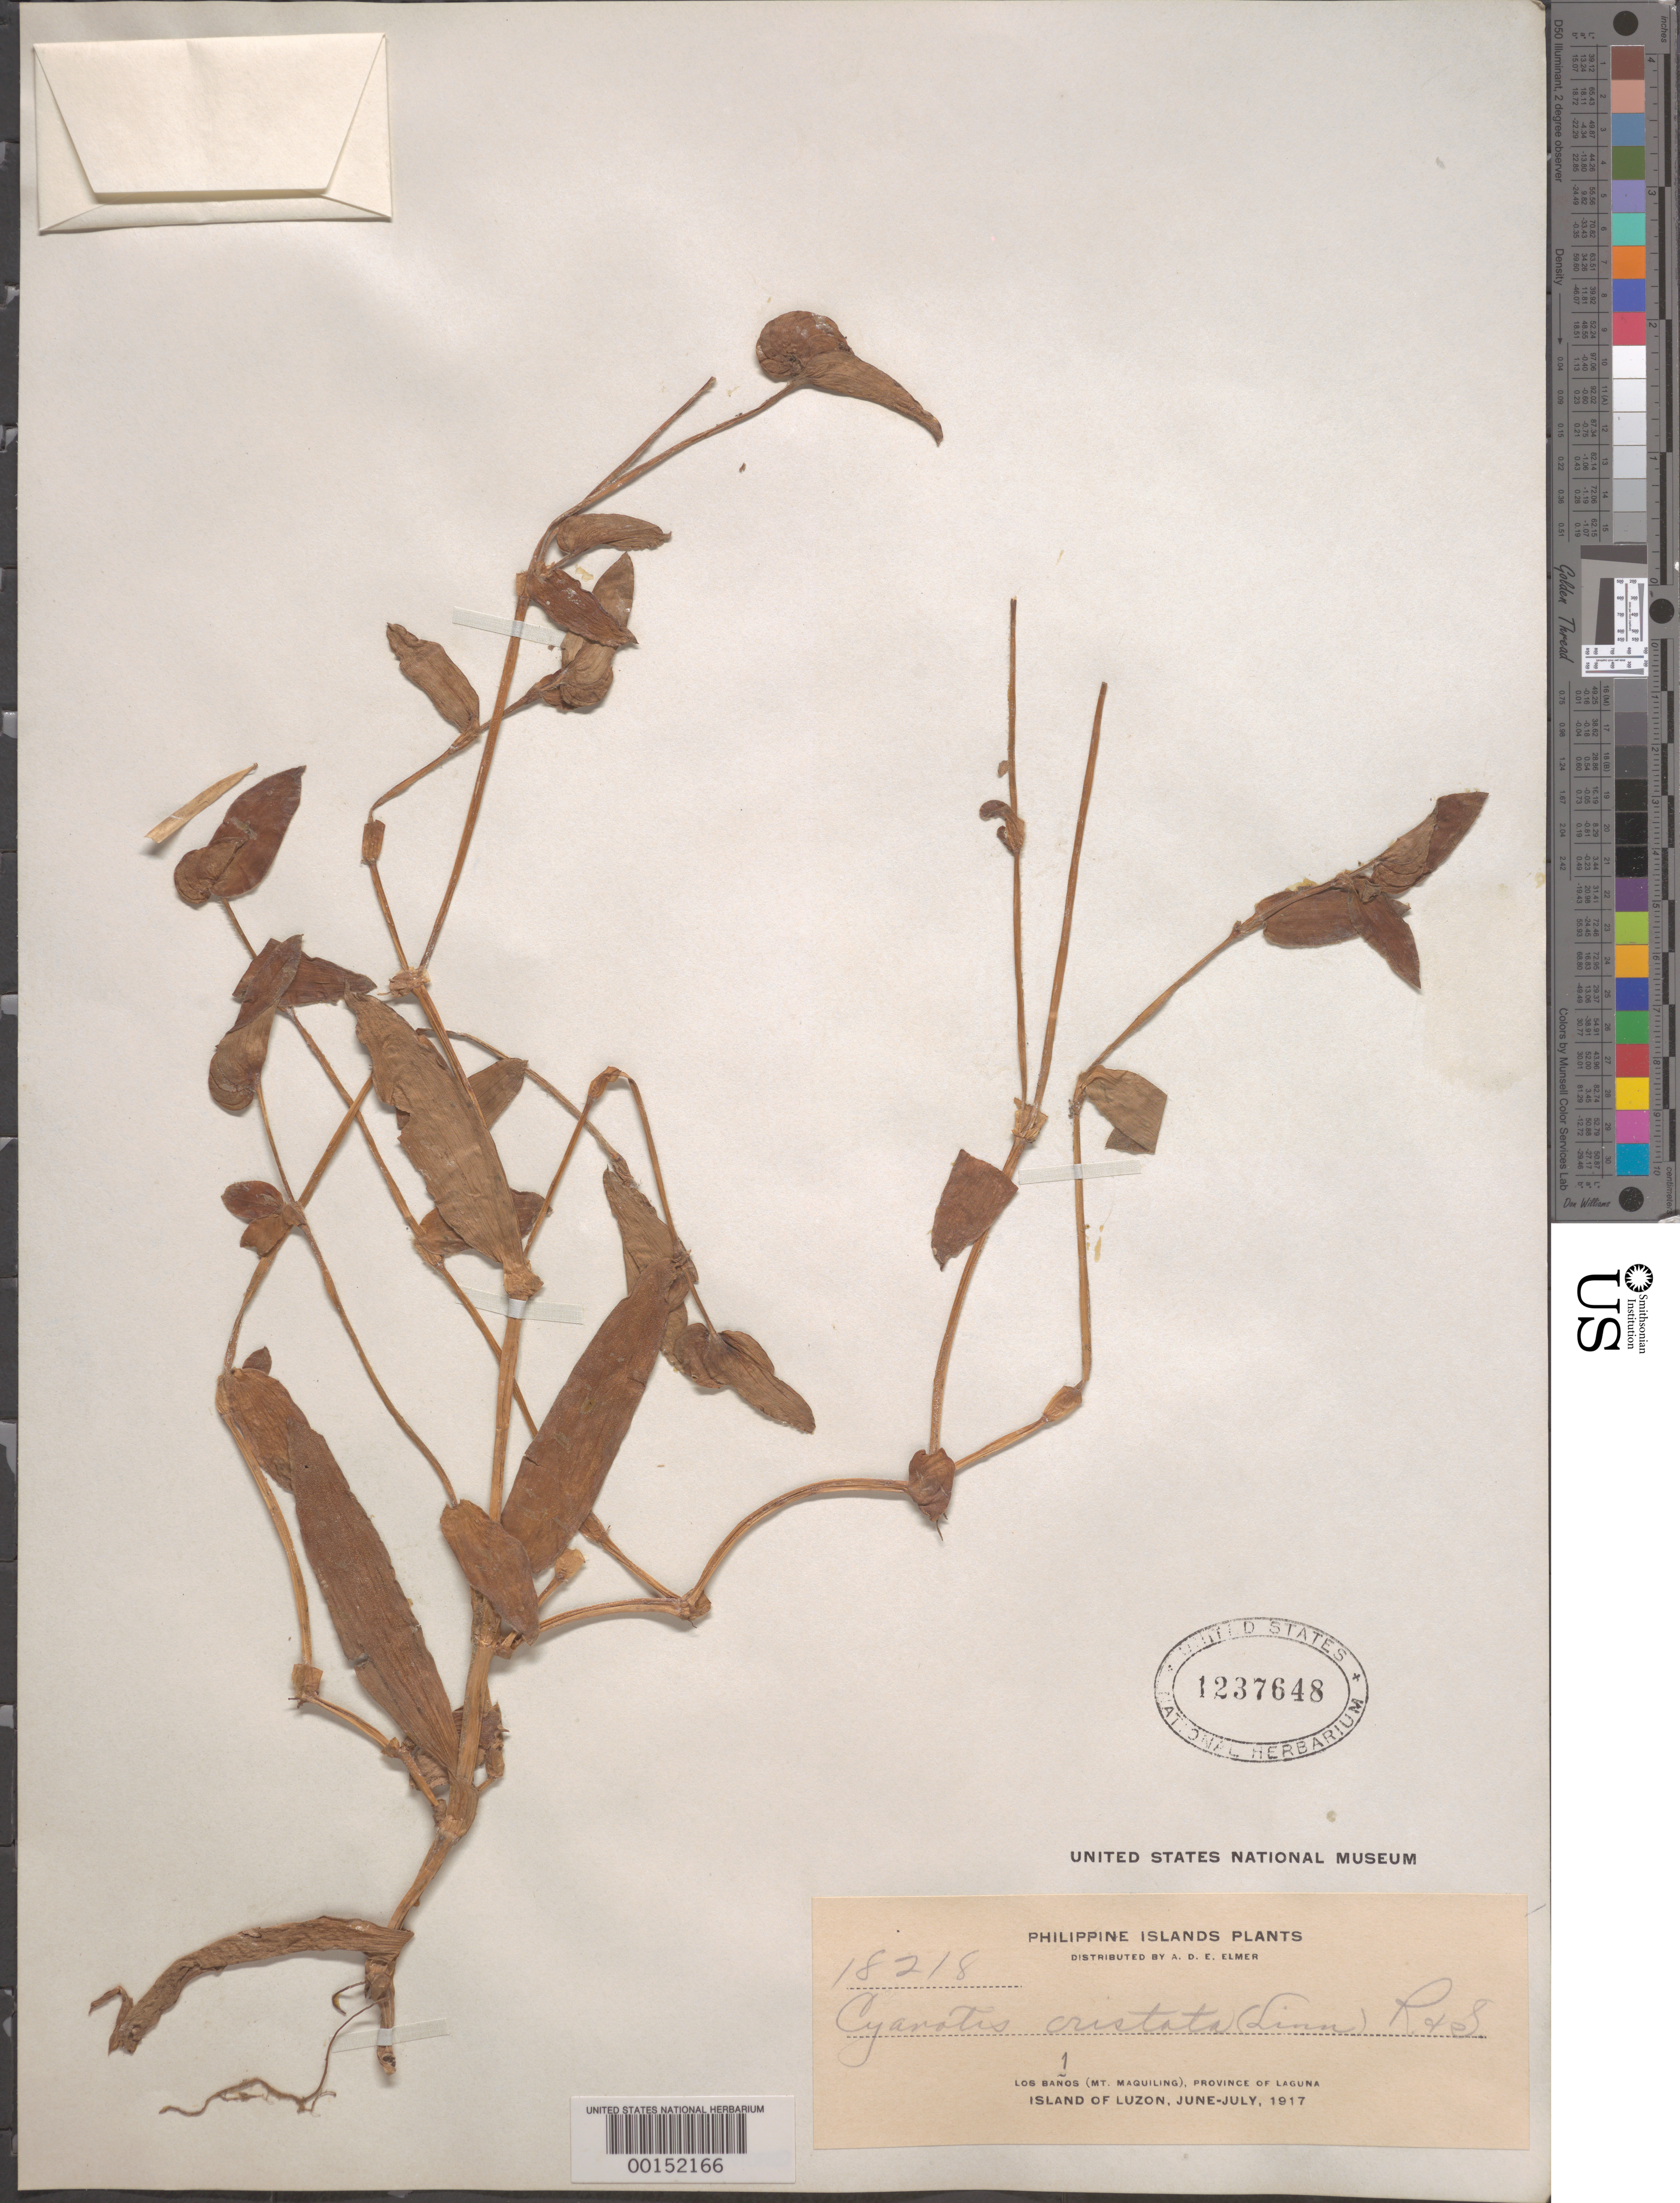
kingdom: Plantae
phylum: Tracheophyta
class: Liliopsida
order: Commelinales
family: Commelinaceae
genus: Cyanotis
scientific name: Cyanotis cristata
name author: (L.) D. Don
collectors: E. D. Merrill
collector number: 18218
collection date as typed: Jun 1917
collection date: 1917-06/1917-07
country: Philippines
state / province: Calabarzon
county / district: Laguna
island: Luzon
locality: Los Banos, Mt. Maquiling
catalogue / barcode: US 1237648